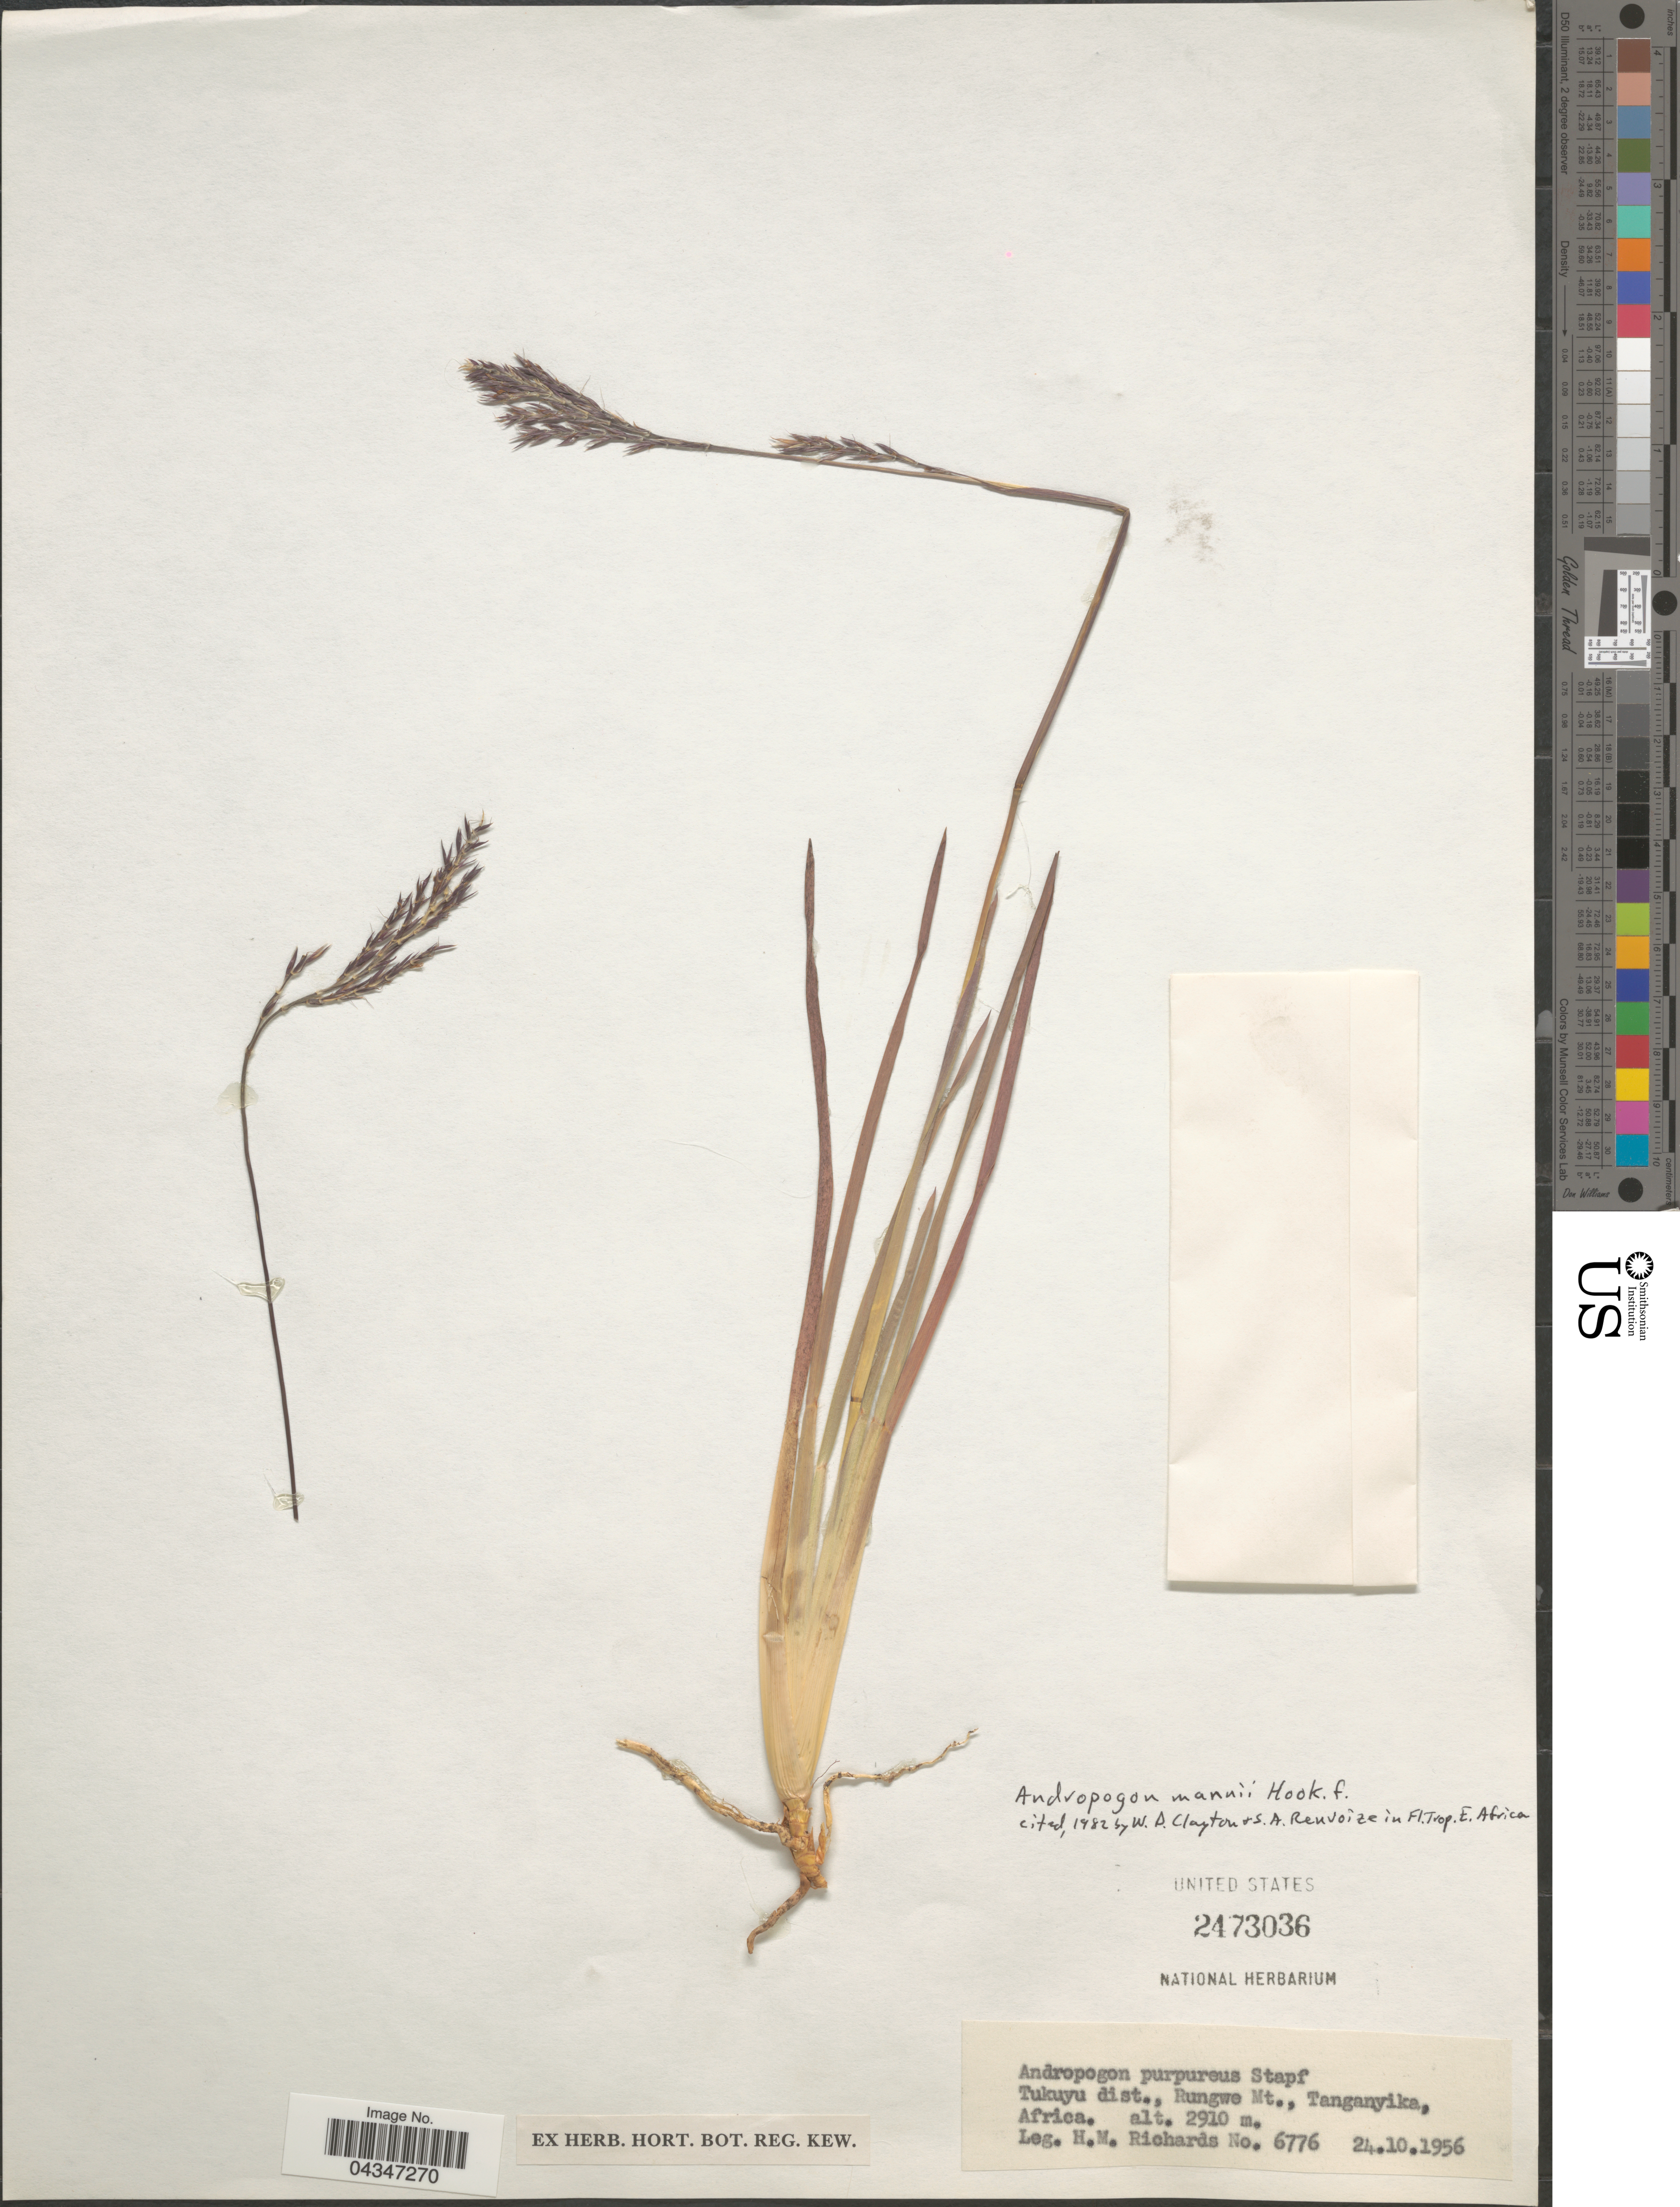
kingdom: Plantae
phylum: Tracheophyta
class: Liliopsida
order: Poales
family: Poaceae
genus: Andropogon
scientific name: Andropogon mannii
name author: Hook. f.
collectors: H. Richards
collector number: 6776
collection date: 1956-10-24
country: Tanzania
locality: Tukuyu dist., Rungwe Mt., Tanganyika.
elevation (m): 2910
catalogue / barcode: US 2473036